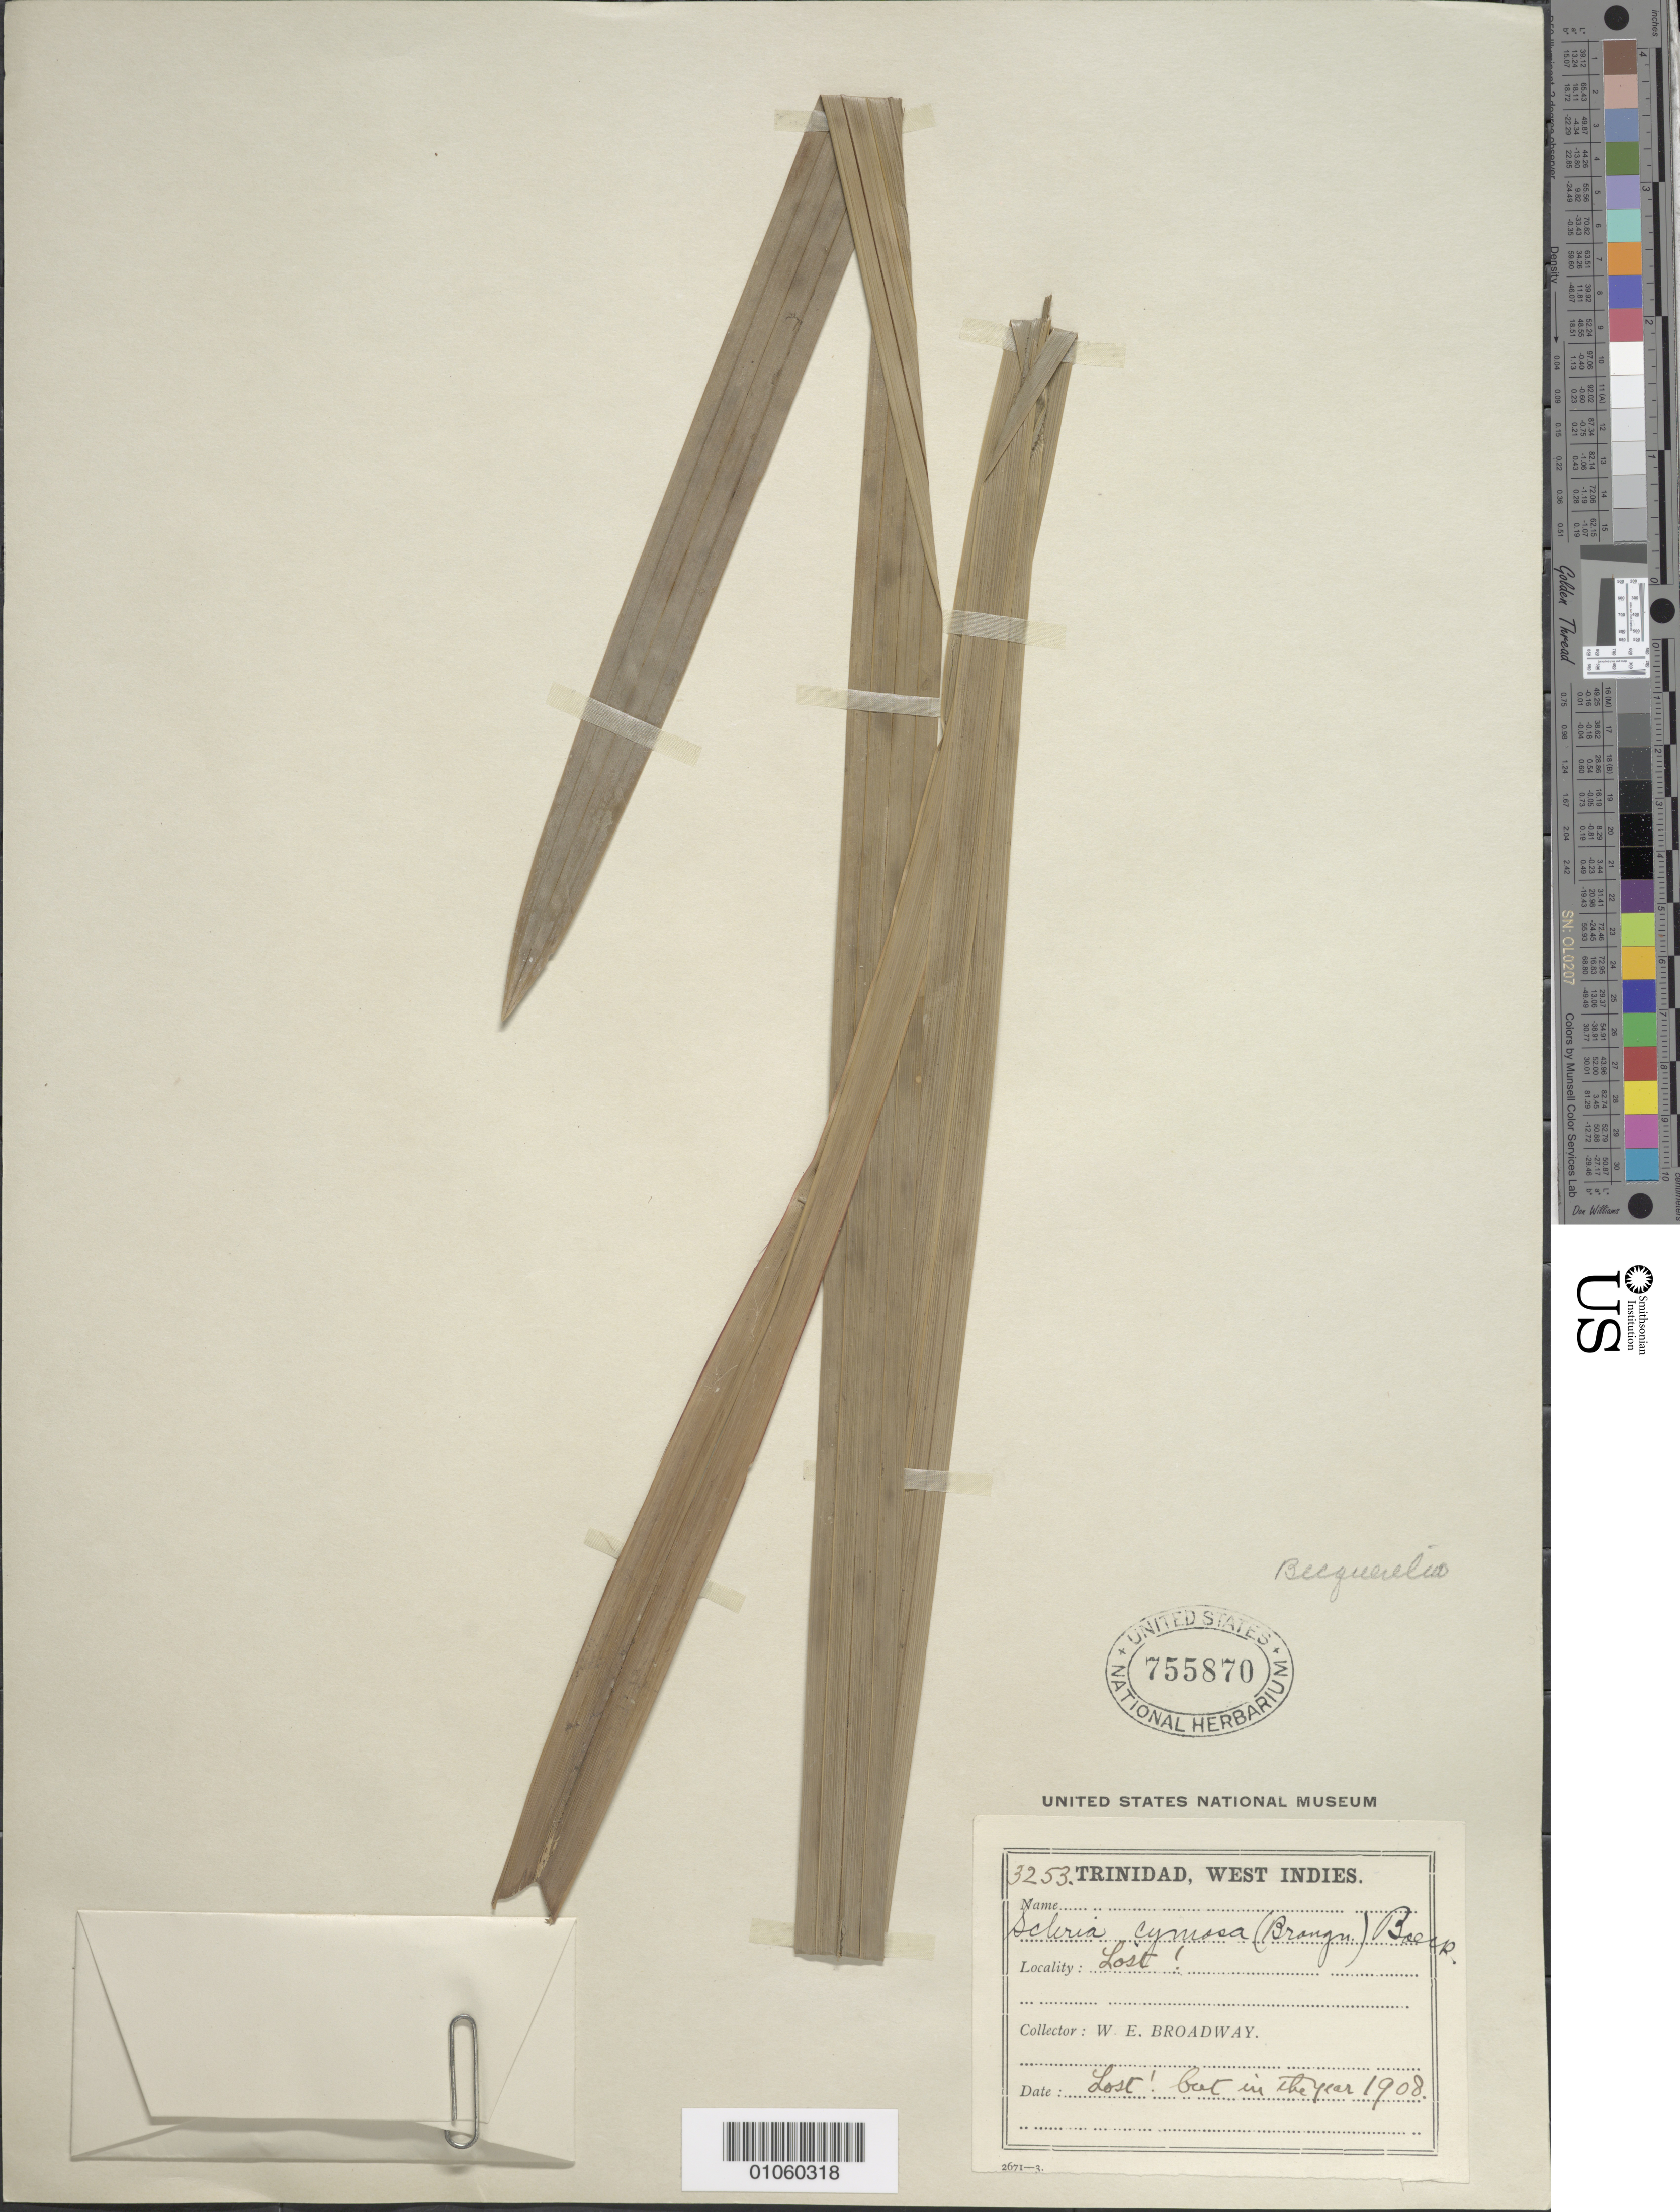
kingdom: Plantae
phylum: Tracheophyta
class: Liliopsida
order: Poales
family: Cyperaceae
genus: Becquerelia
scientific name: Becquerelia cymosa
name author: Brongn.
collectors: W. E. Broadway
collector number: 3253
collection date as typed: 1908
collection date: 1908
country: Trinidad and Tobago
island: Trinidad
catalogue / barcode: US 755870